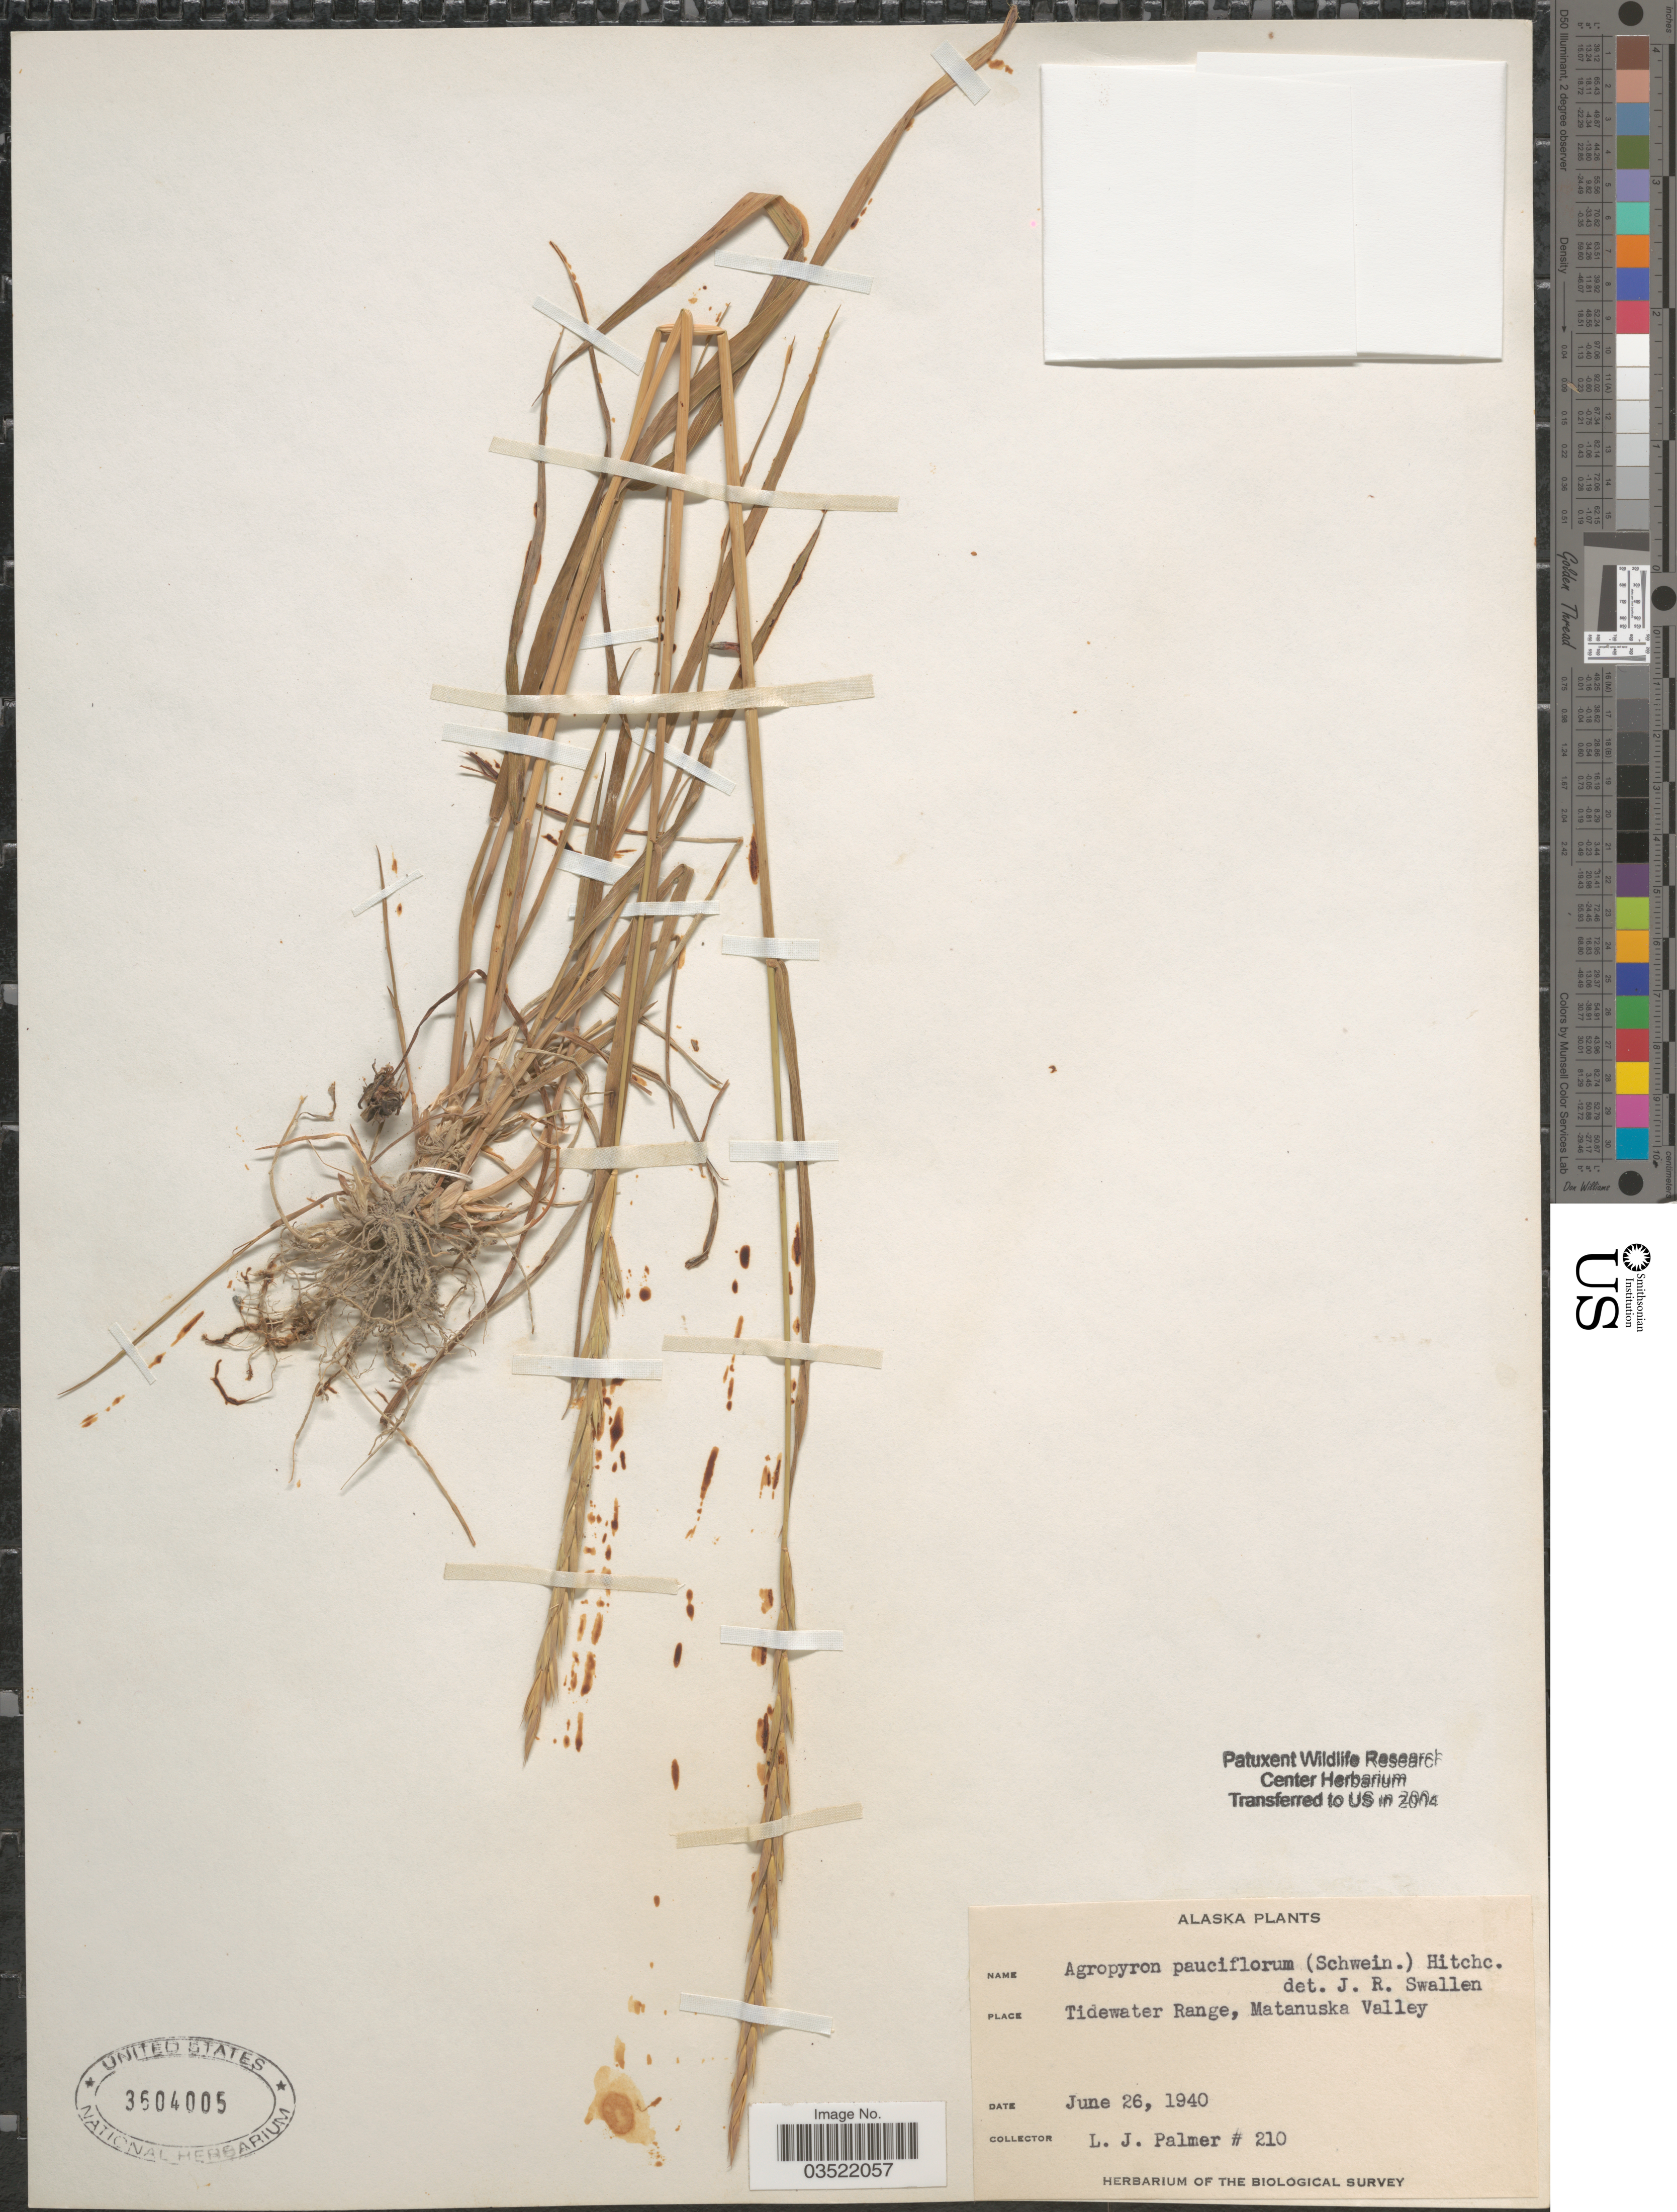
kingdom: Plantae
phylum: Tracheophyta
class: Liliopsida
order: Poales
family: Poaceae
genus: Elymus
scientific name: Elymus trachycaulus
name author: (Link) Gould ex Shinners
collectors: L. J. Palmer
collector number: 210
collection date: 1940-06-26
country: United States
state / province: Alaska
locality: Tidewater Range, Matanuska Valley. The Biological Survey.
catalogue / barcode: US 3604005